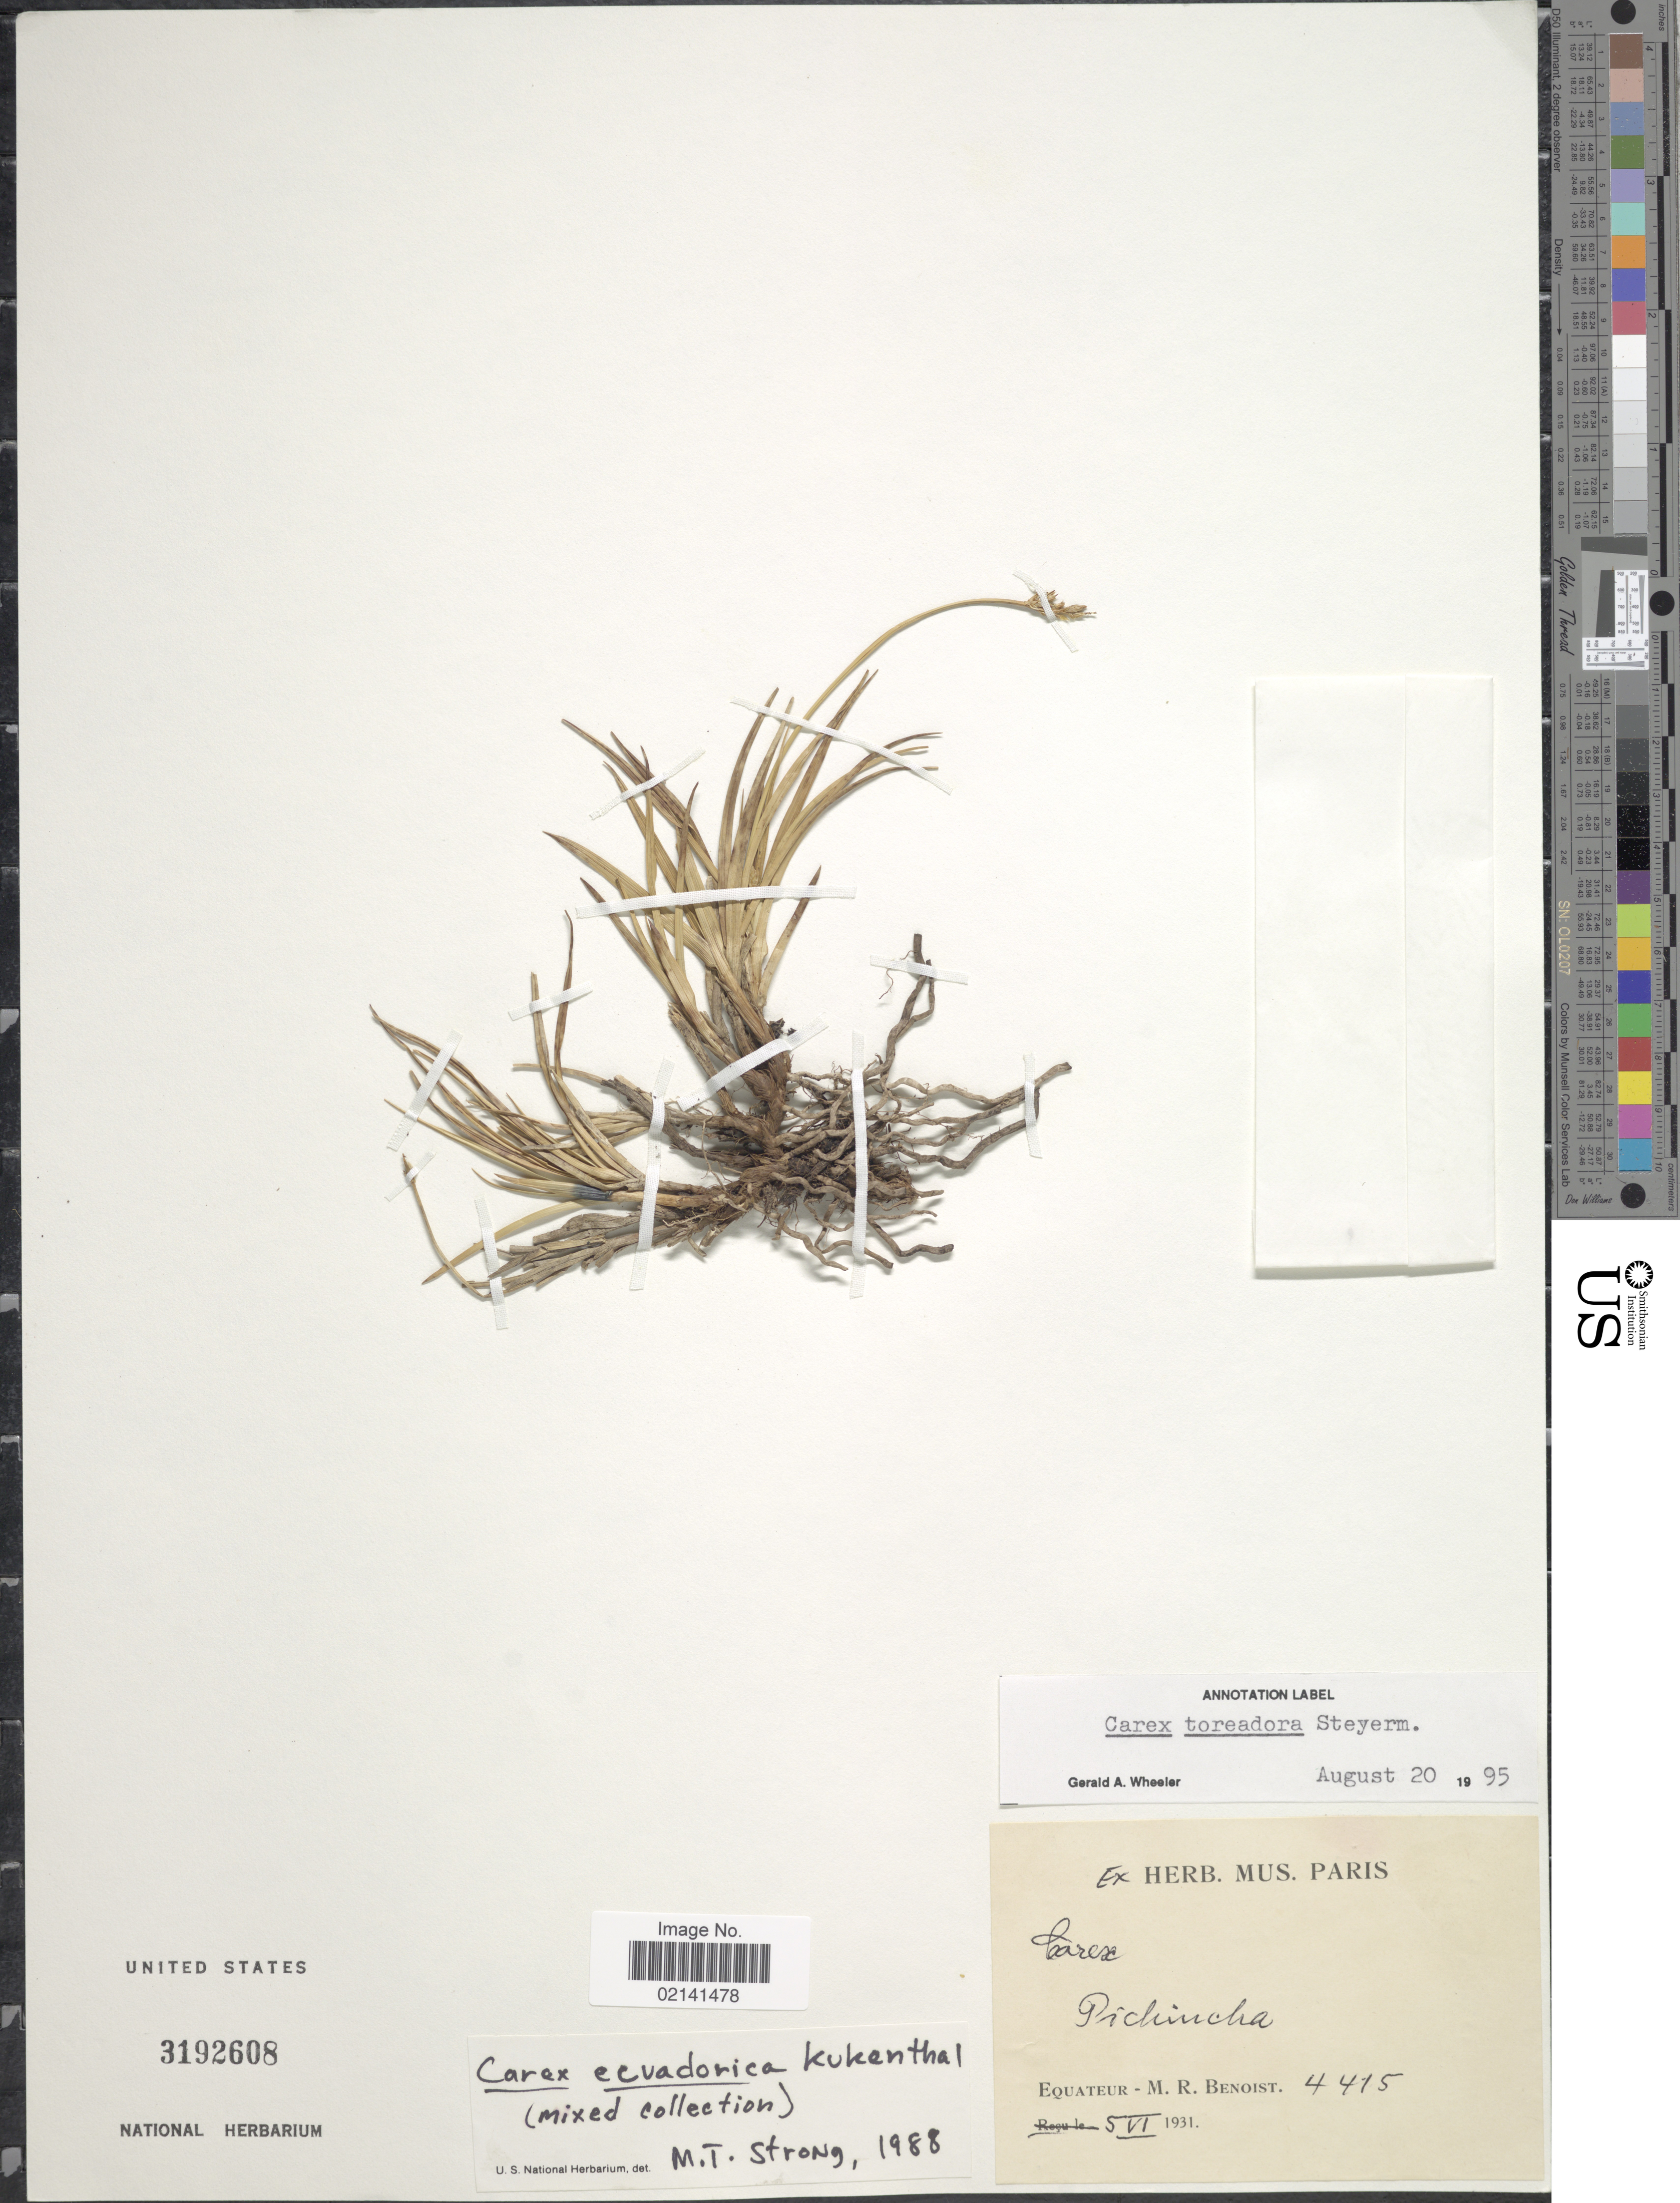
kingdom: Plantae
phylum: Tracheophyta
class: Liliopsida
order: Poales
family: Cyperaceae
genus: Carex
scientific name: Carex toreadora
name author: Steyerm.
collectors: M. Benoist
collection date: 1931-06-05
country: Ecuador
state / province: Pichincha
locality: Equateur. Pichincha.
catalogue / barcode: US 3192608